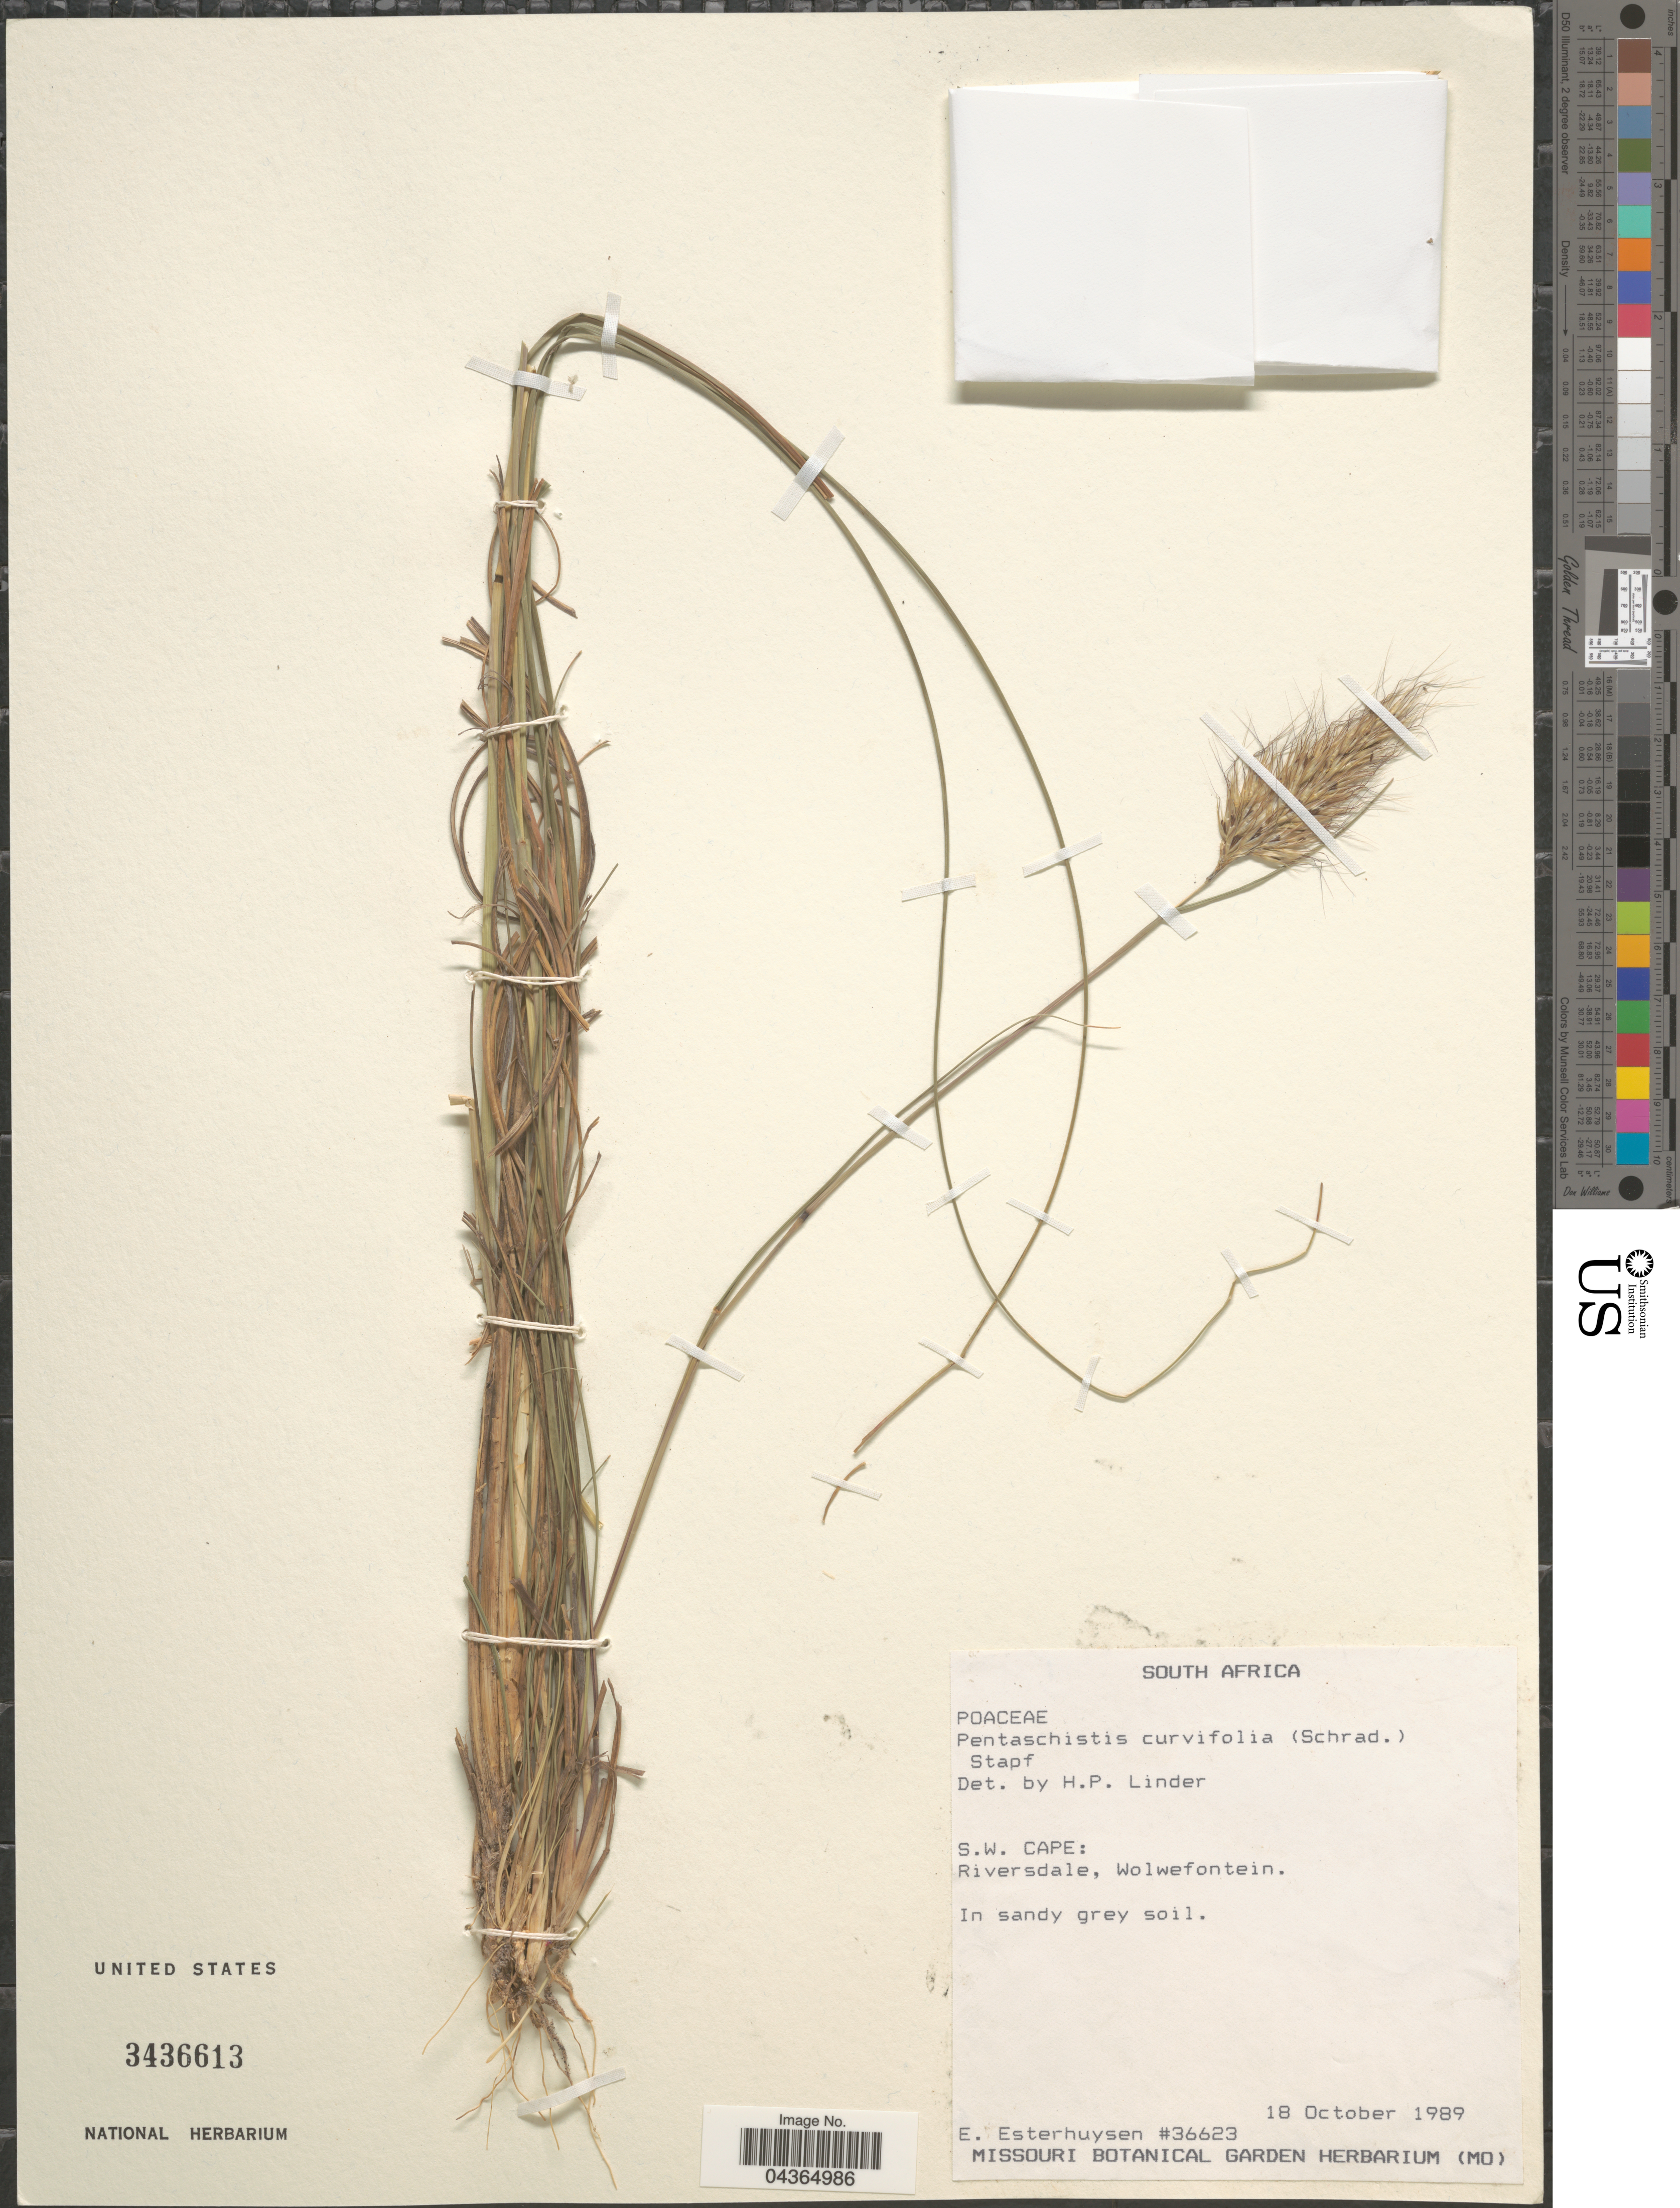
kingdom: Plantae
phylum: Tracheophyta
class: Liliopsida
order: Poales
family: Poaceae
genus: Pentameris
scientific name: Pentameris curvifolia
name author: (Schrad.) Steud.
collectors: E. E. Esterhuysen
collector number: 36623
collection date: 1989-10-18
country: South Africa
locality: S.W. Cape: Riversdale, Wolwefontein.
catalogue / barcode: US 3436613